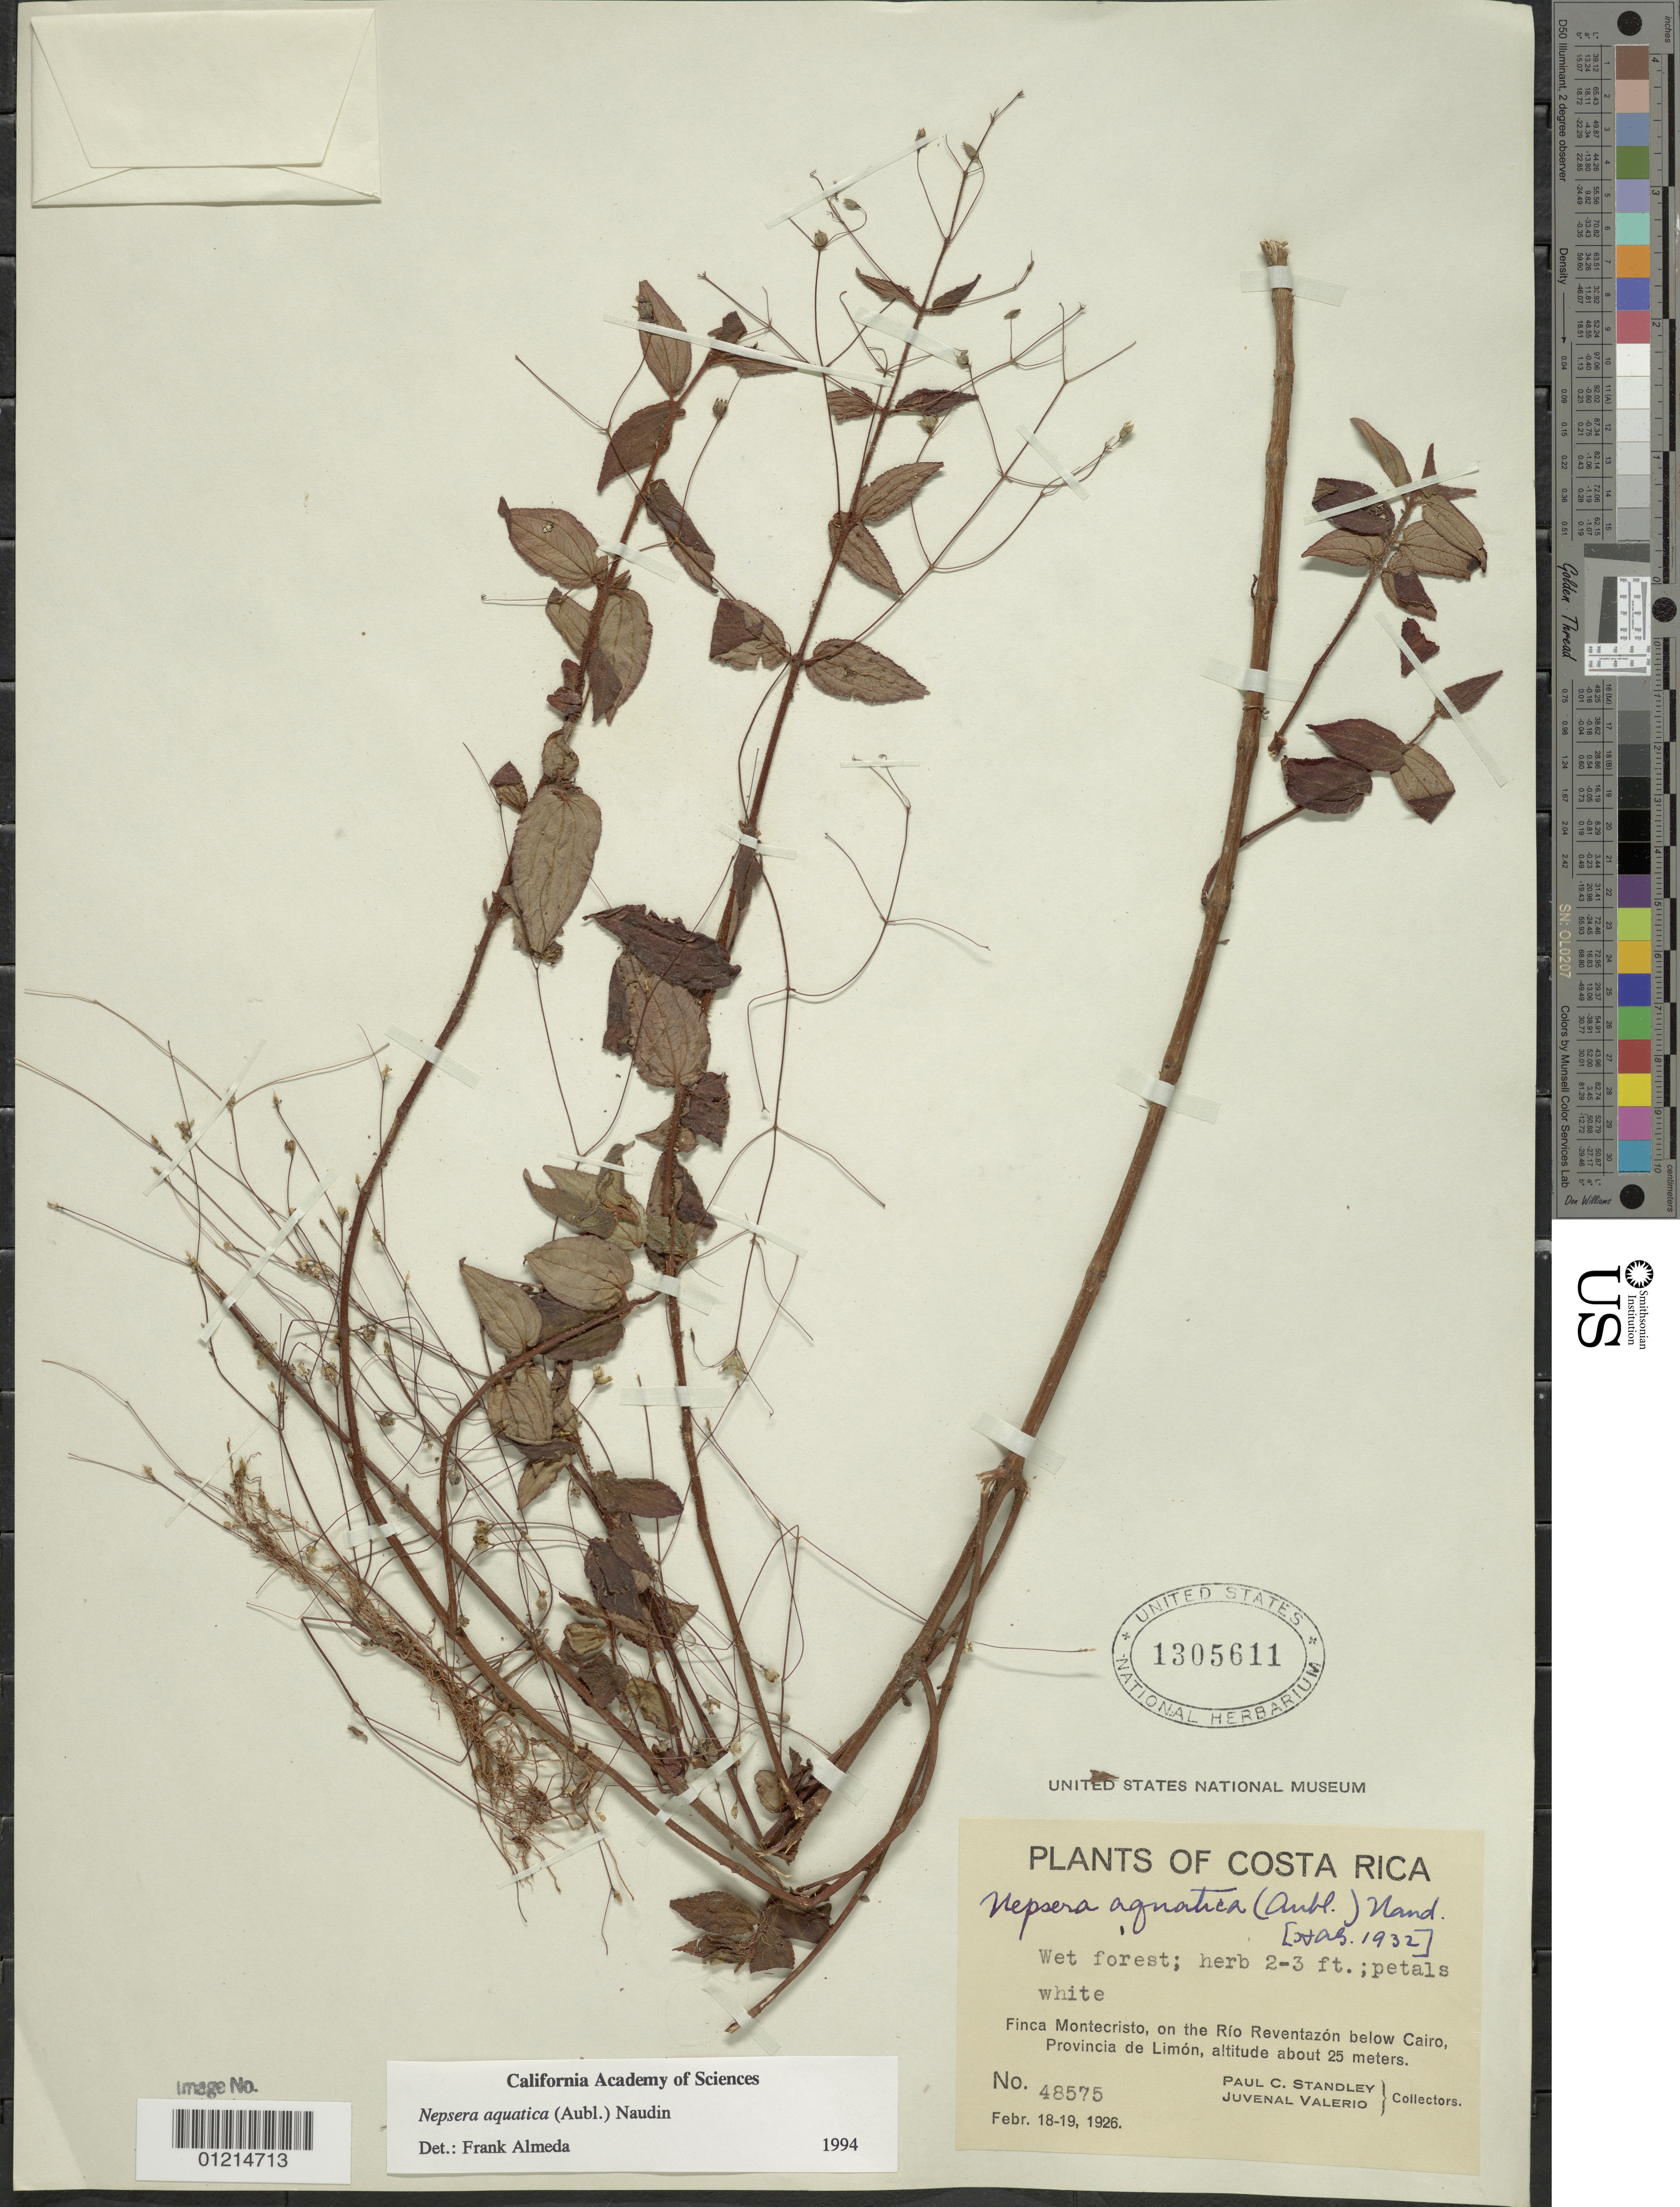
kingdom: Plantae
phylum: Tracheophyta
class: Magnoliopsida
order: Myrtales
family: Melastomataceae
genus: Nepsera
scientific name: Nepsera aquatica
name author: (Aubl.) Naudin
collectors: P. C. Standley & J. Valerio R.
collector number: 48575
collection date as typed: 18 Feb 1926 and 19 Feb 1926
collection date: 1926-02-18,1926-02-19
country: Costa Rica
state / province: Limón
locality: Finca Montecristo, on the Rio Reventazon below Cairo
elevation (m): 25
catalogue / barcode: US 1305611